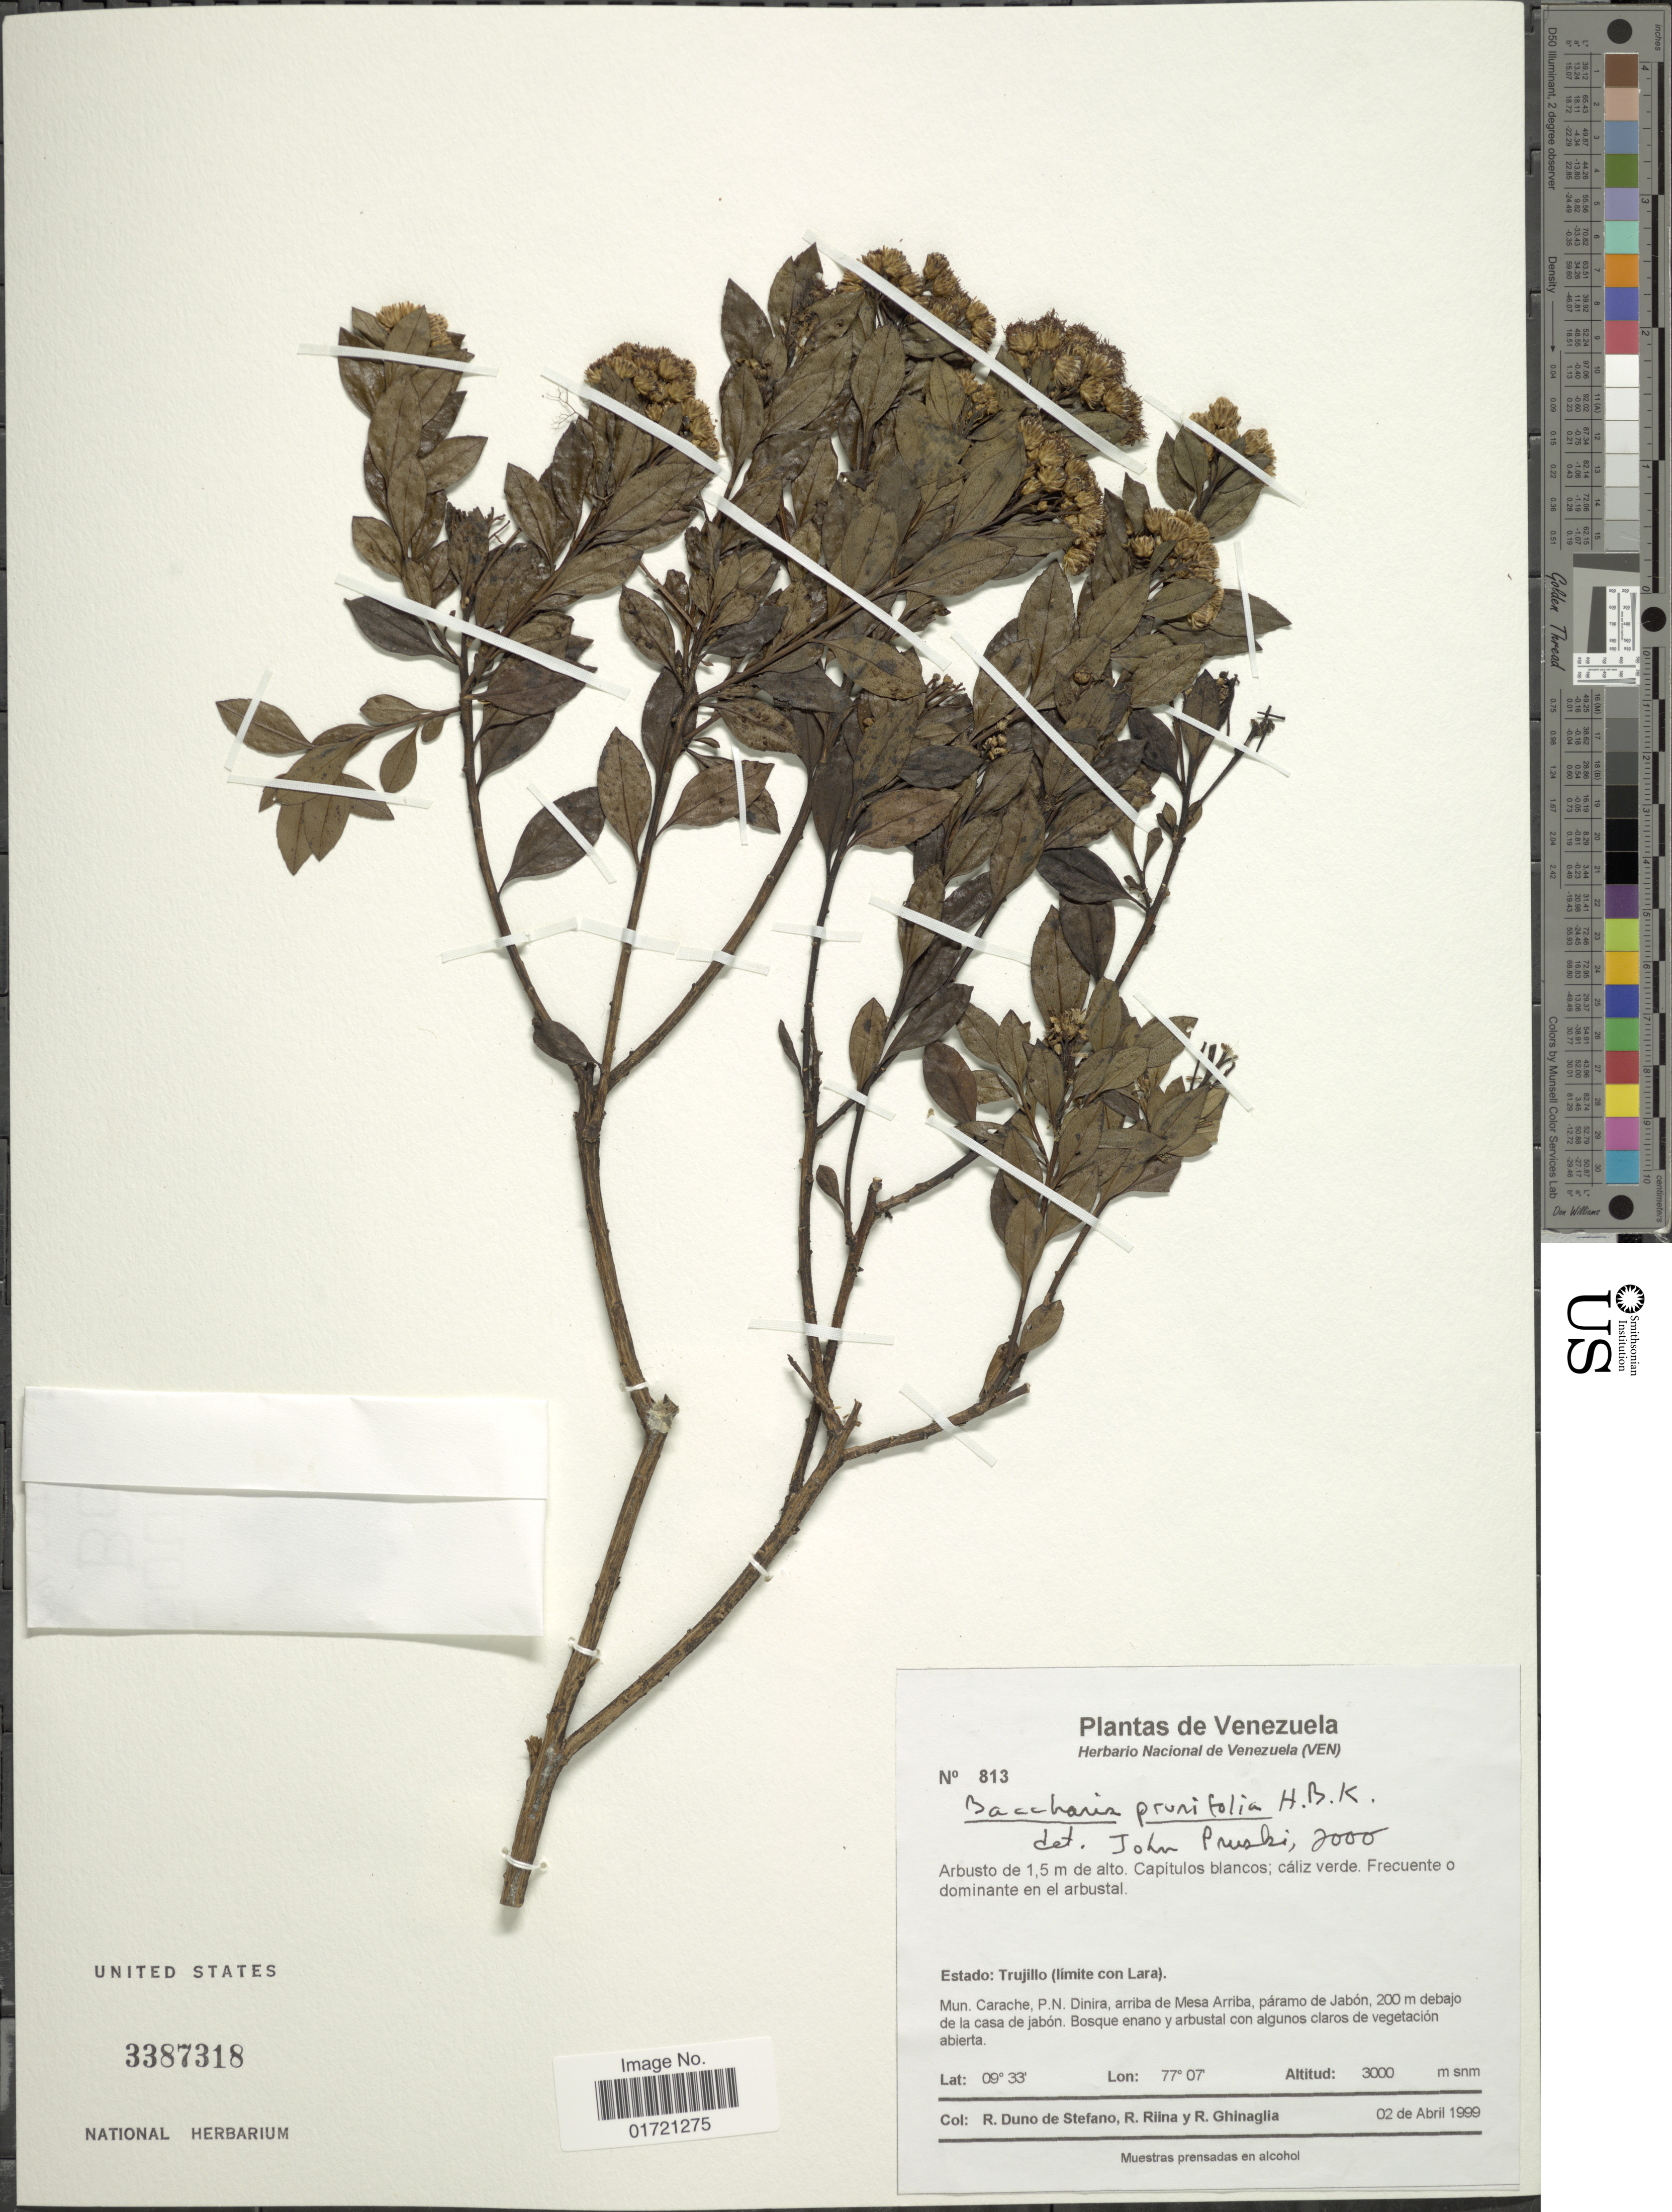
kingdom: Plantae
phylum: Tracheophyta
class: Magnoliopsida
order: Asterales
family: Asteraceae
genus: Baccharis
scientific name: Baccharis prunifolia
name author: Kunth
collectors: R. Duno de Stefano, R. Riina & R. Ghinaglia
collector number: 813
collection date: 1999-04-02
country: Venezuela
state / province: Trujillo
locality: Estado: Trujillo (limite con Lara). Mun. Carache, P.N. Dinira, arriba de Mesa Arriba, páramo de Jabón, debajo de la casa de jabón.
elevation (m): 3000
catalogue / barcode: US 3387318